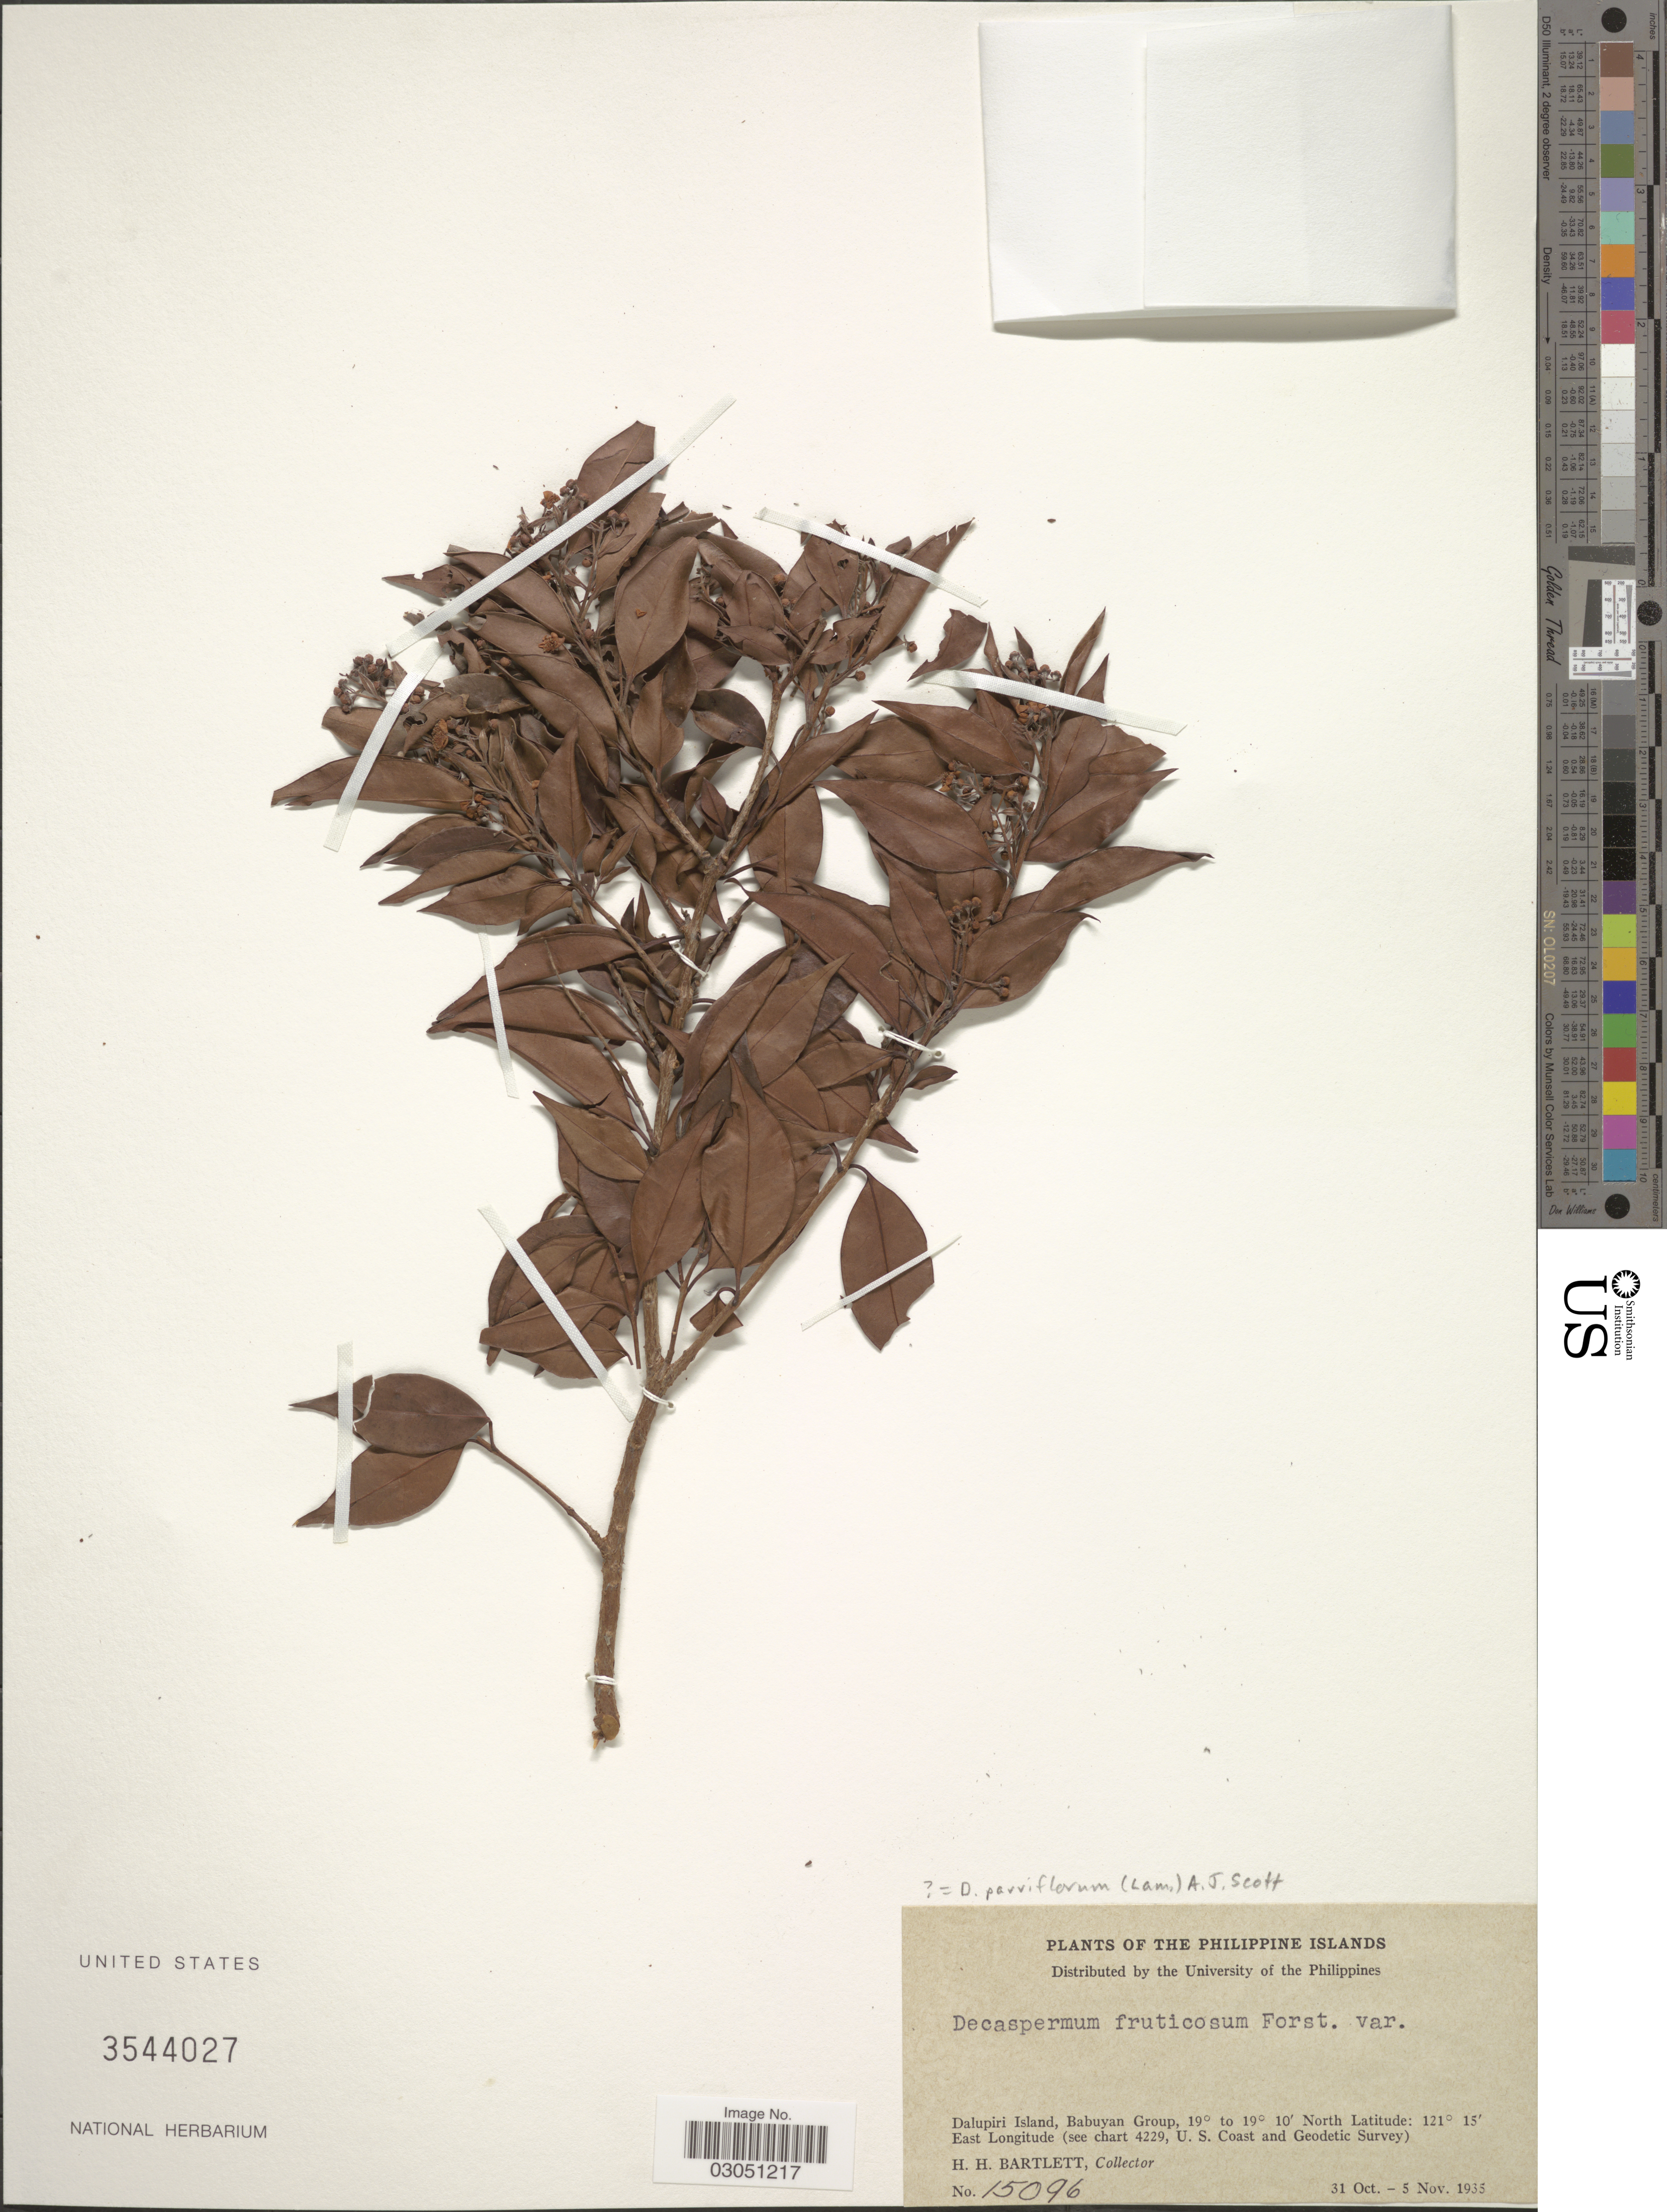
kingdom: Plantae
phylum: Tracheophyta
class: Magnoliopsida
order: Myrtales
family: Myrtaceae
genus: Decaspermum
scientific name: Decaspermum fruticosum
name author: J.R. Forst. & G. Forst.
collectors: H. H. Bartlett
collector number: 15096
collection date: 1935-10-31/1935-11-05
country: Philippines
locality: The Philippine Islands, Dalupiri Island, Babuyan Group.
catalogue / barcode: US 3544027